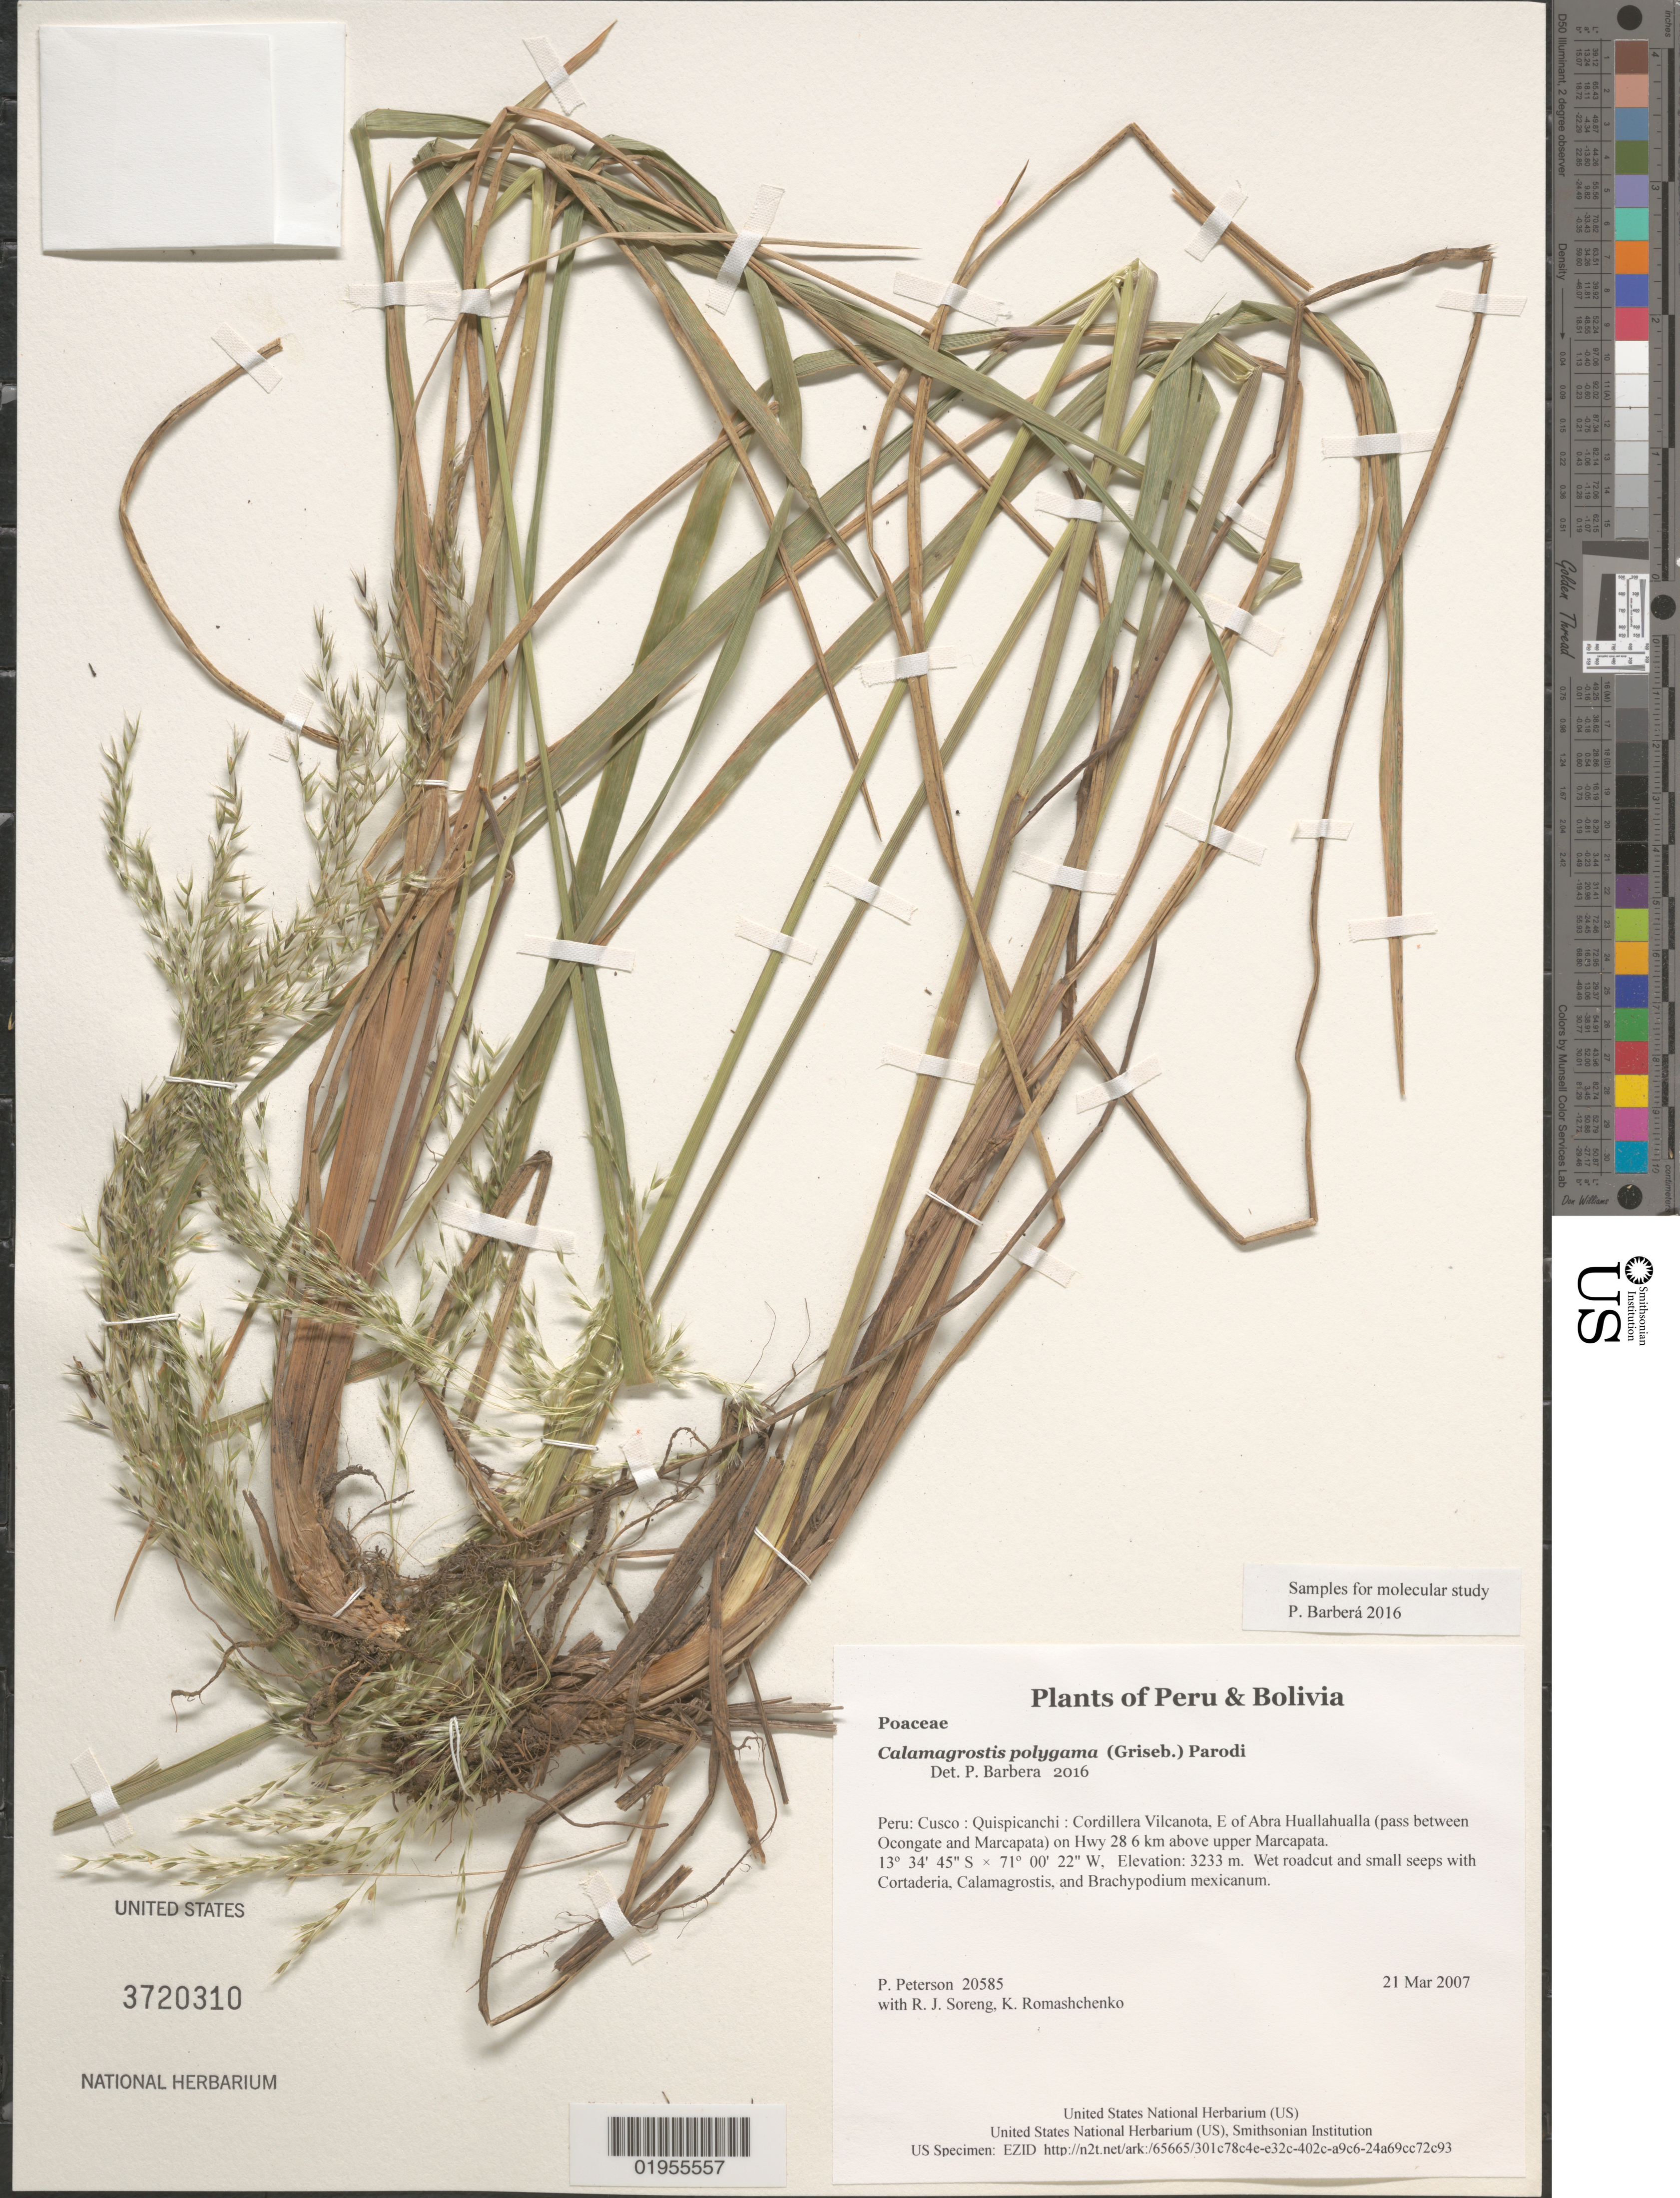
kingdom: Plantae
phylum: Tracheophyta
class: Liliopsida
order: Poales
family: Poaceae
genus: Calamagrostis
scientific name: Calamagrostis polygama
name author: (Griseb.) Parodi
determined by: Barberá, P.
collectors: P. M. Peterson, R. J. Soreng & K. Romashchenko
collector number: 20585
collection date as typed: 21 Mar 2007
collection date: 2007-03-21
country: Peru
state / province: Cusco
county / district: Quispicanchis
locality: Cordillera Vilcanota, E of Abra Huallahualla (pass between Ocongate and Marcapata) on Hwy 28 6 km above upper Marcapata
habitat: Wet roadcut and small seeps with Cortaderia, Calamagrostis, and Brachypodium mexicanum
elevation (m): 3233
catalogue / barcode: US 3720310